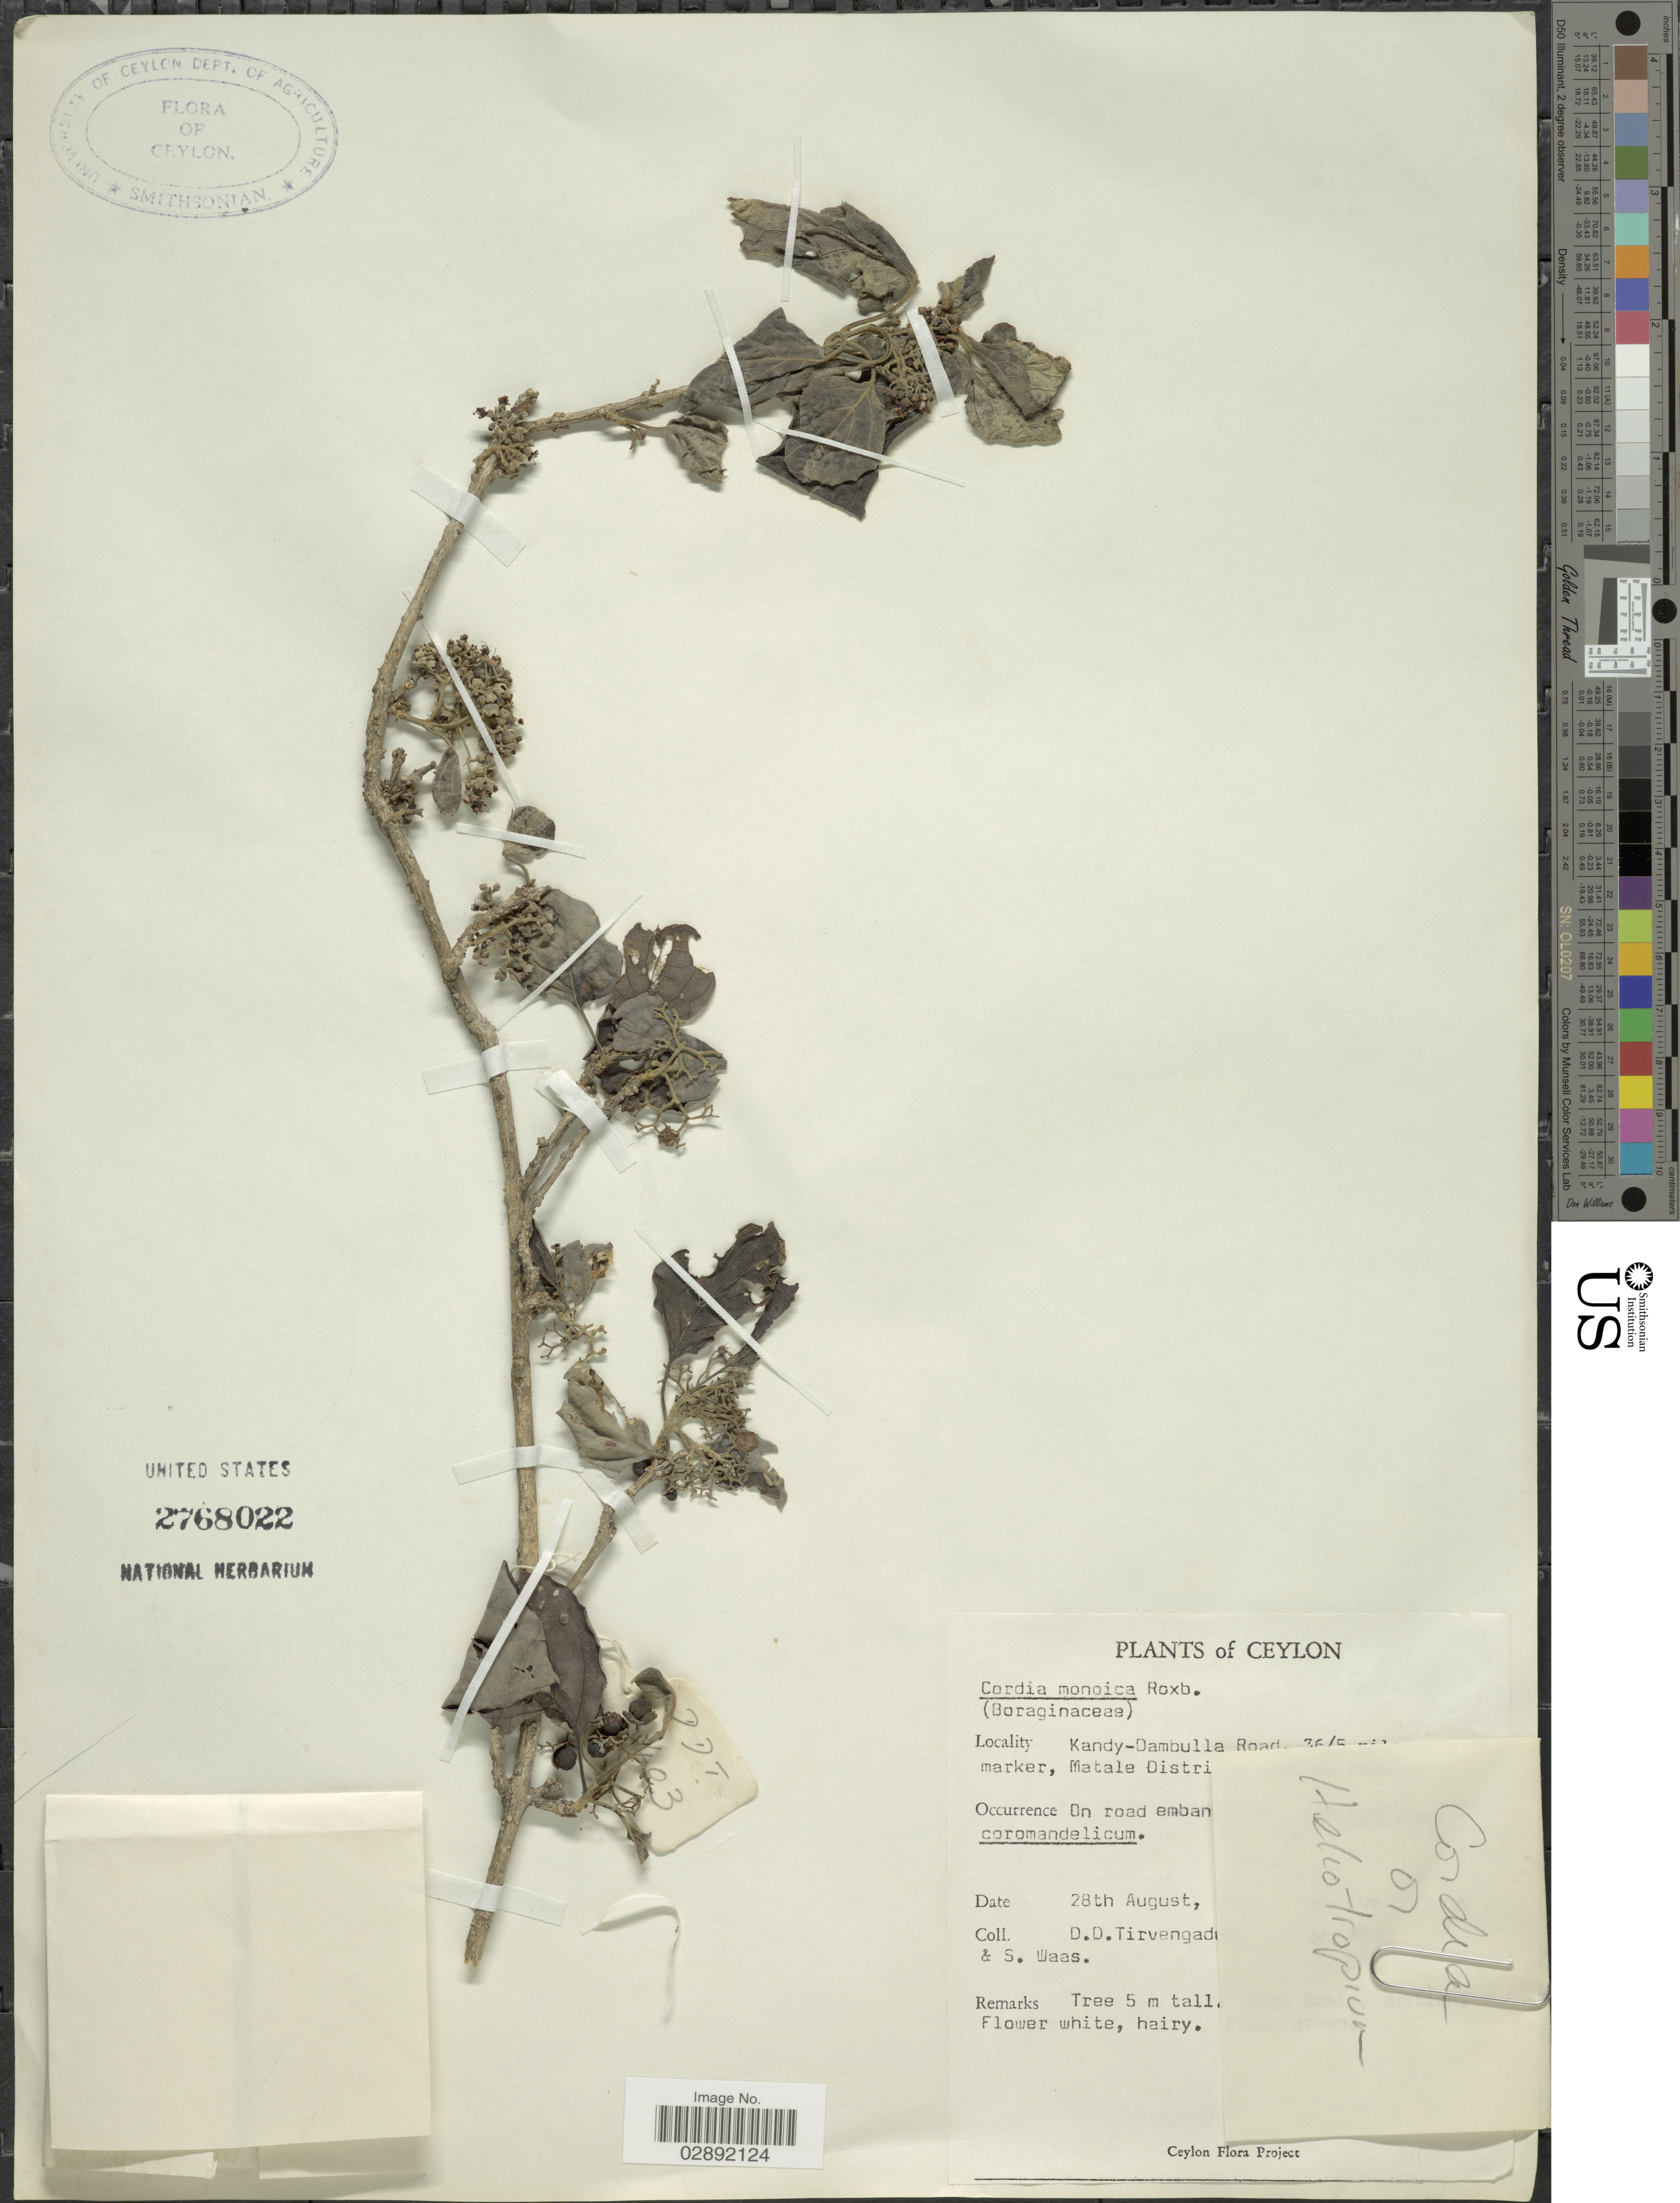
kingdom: Plantae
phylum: Tracheophyta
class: Magnoliopsida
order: Boraginales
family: Cordiaceae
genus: Cordia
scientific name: Cordia monoica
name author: Roxb.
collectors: D. Tirvengadum & S. Waas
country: Sri Lanka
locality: Ceylon. Kandy-Dambulla Road. [illegible text] marker, Matale Distri[illegible text].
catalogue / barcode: US 2768022